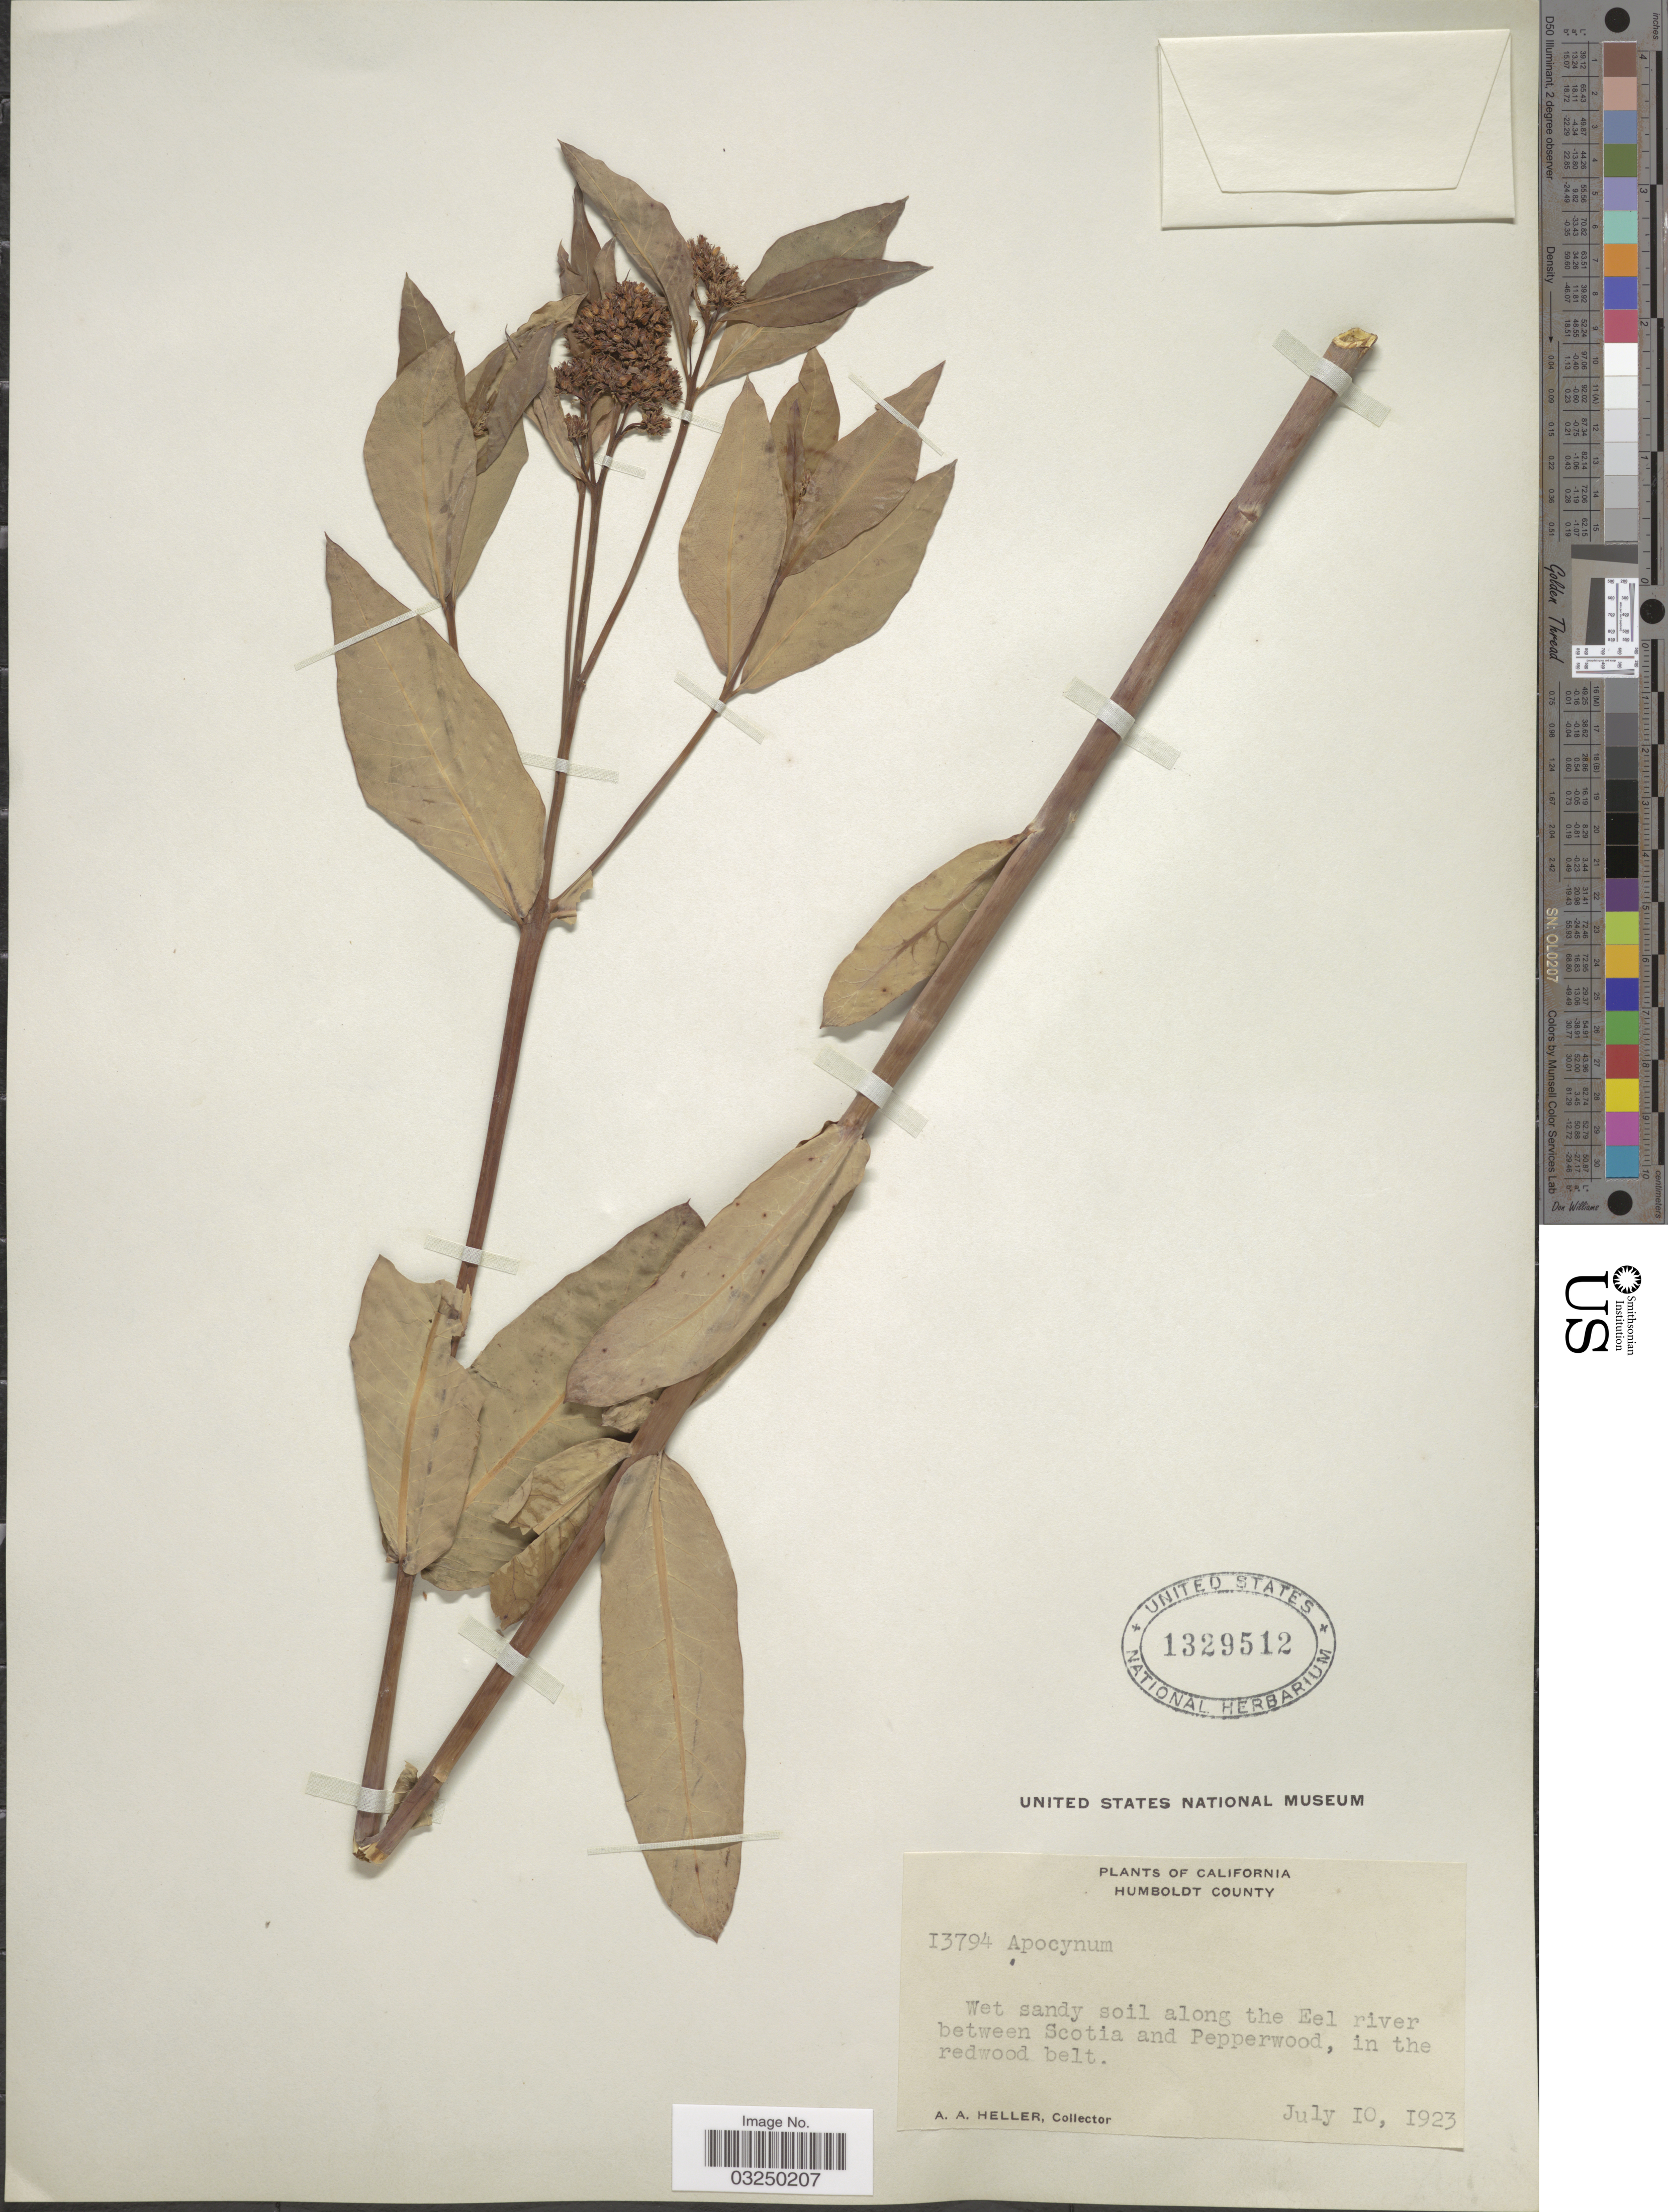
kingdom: Plantae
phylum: Tracheophyta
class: Magnoliopsida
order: Gentianales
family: Apocynaceae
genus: Apocynum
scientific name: Apocynum sp.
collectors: A. A. Heller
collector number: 13794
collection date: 1923-07-10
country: United States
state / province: California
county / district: Humboldt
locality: Humboldt County, Wet sandy soil along the Eel river between Scotia and Pepperwood, in the redwood belt.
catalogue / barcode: US 1329512